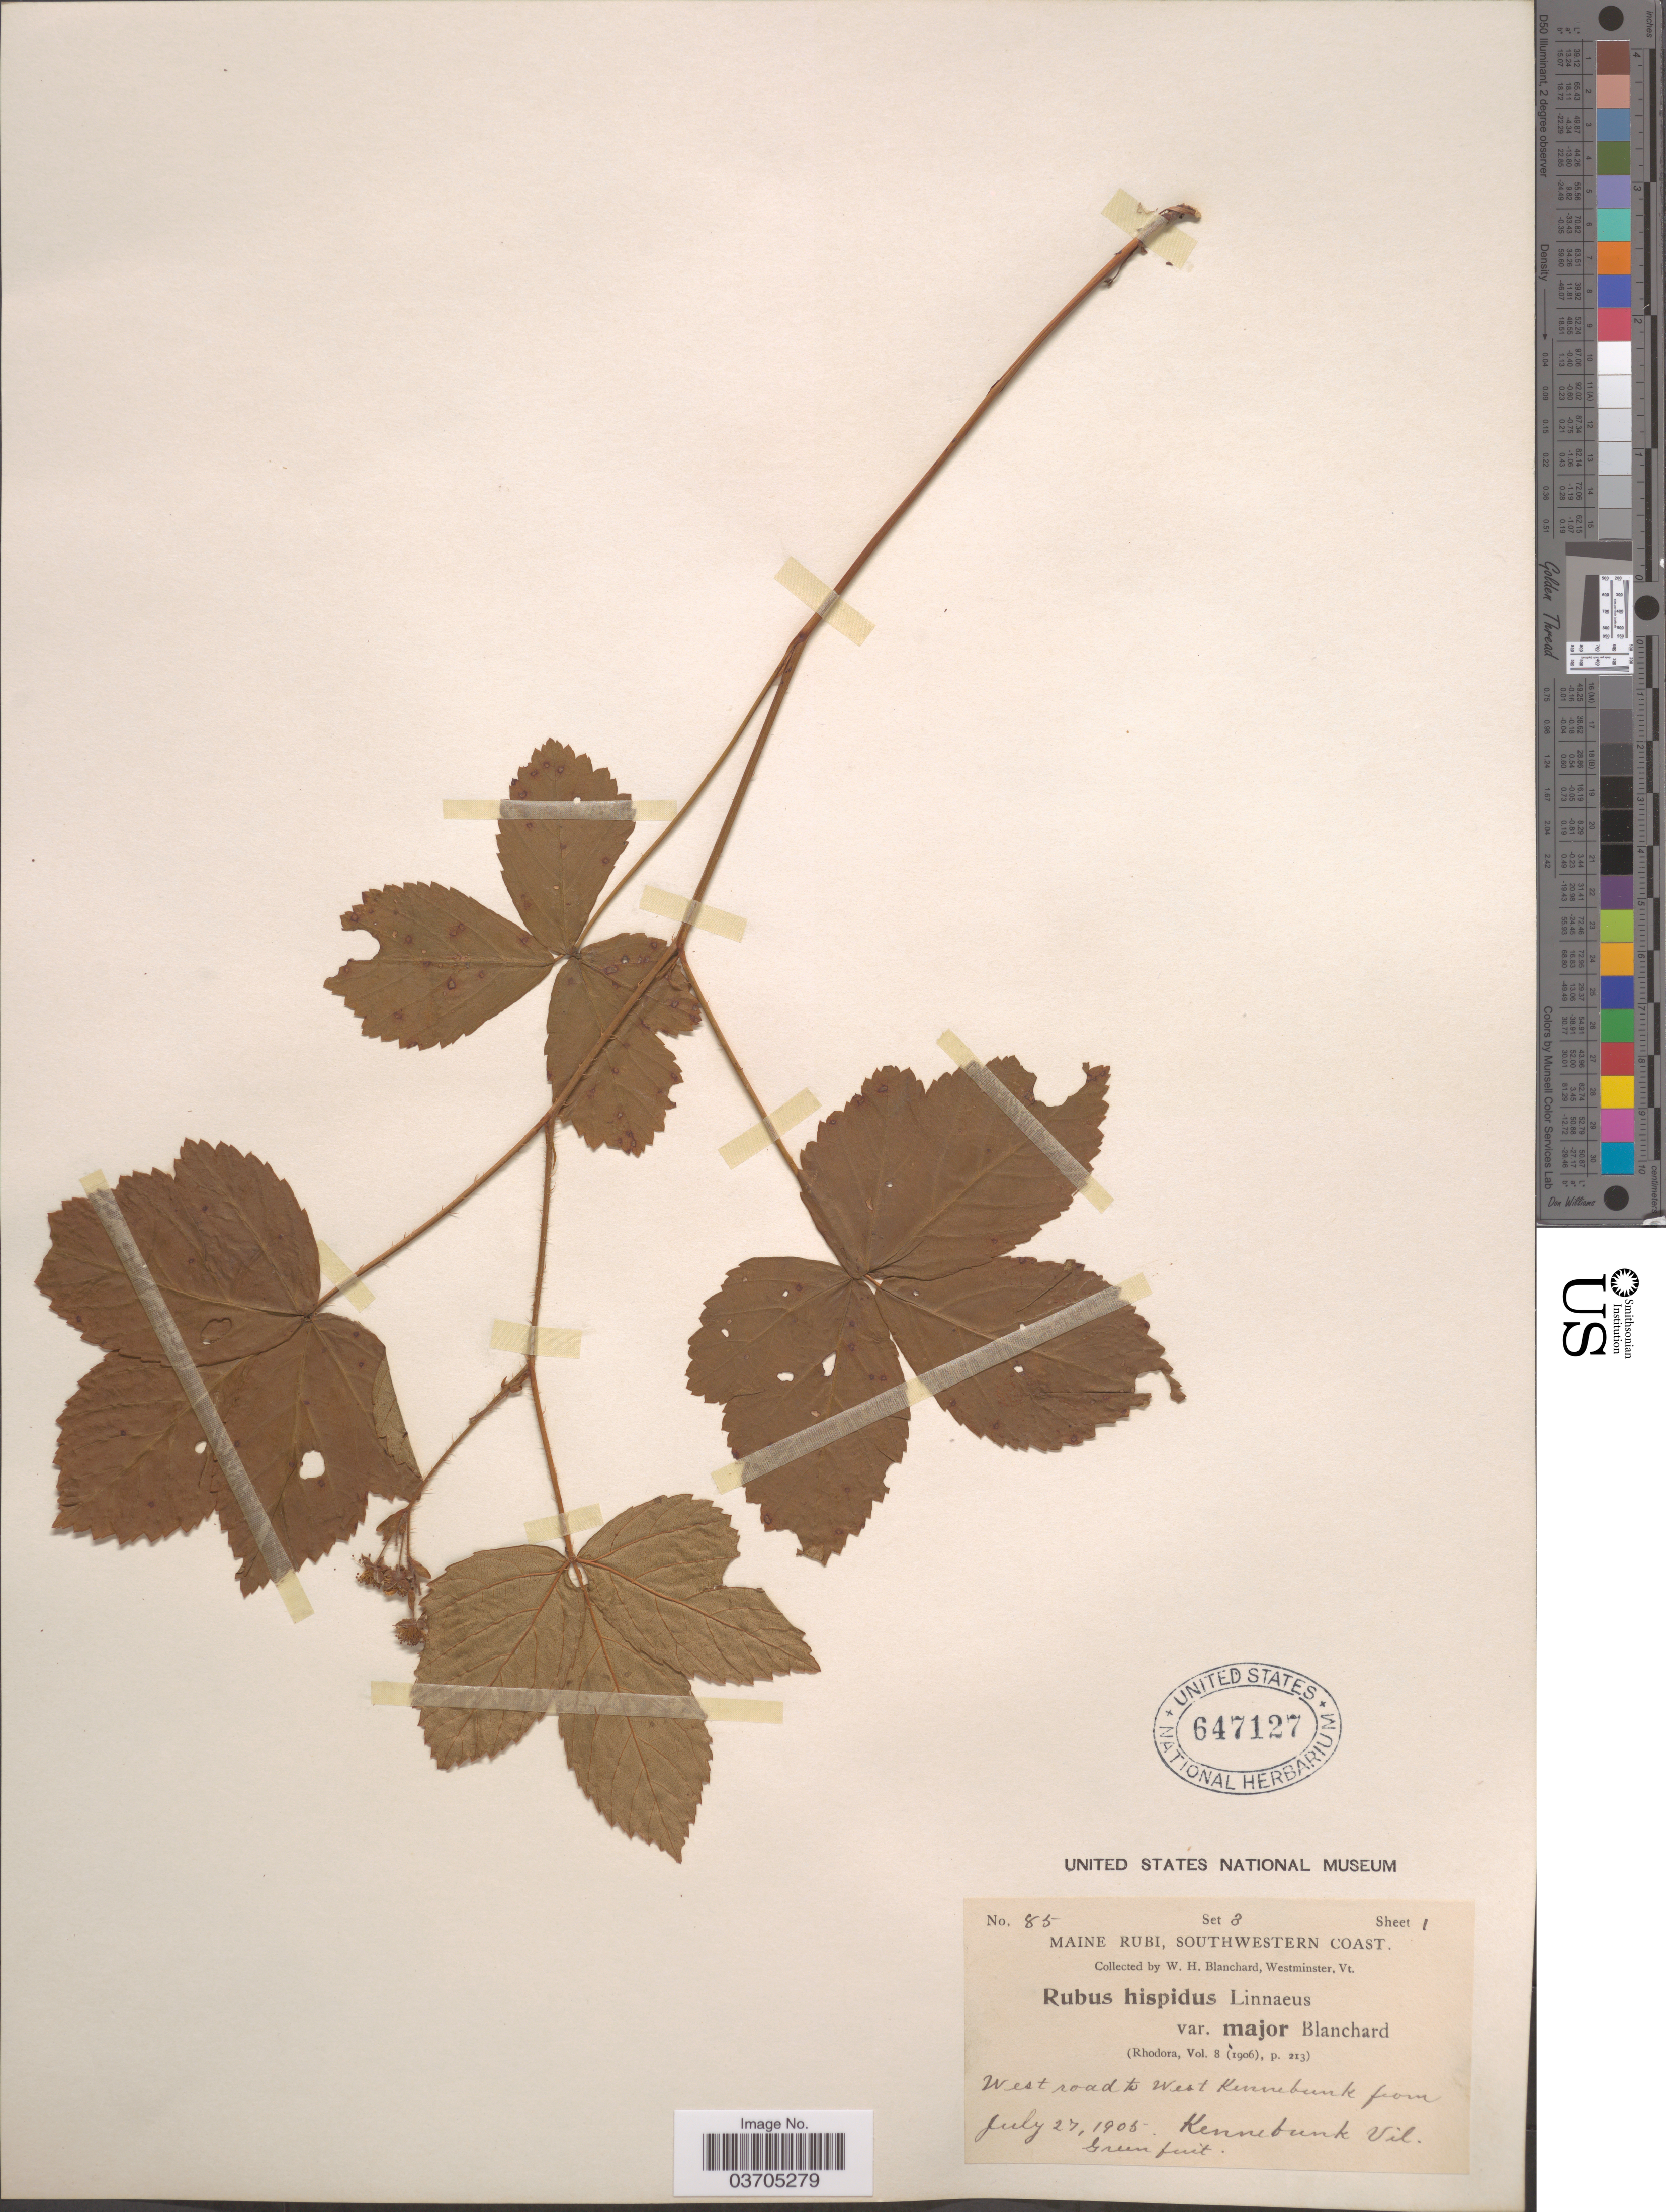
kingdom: Plantae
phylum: Tracheophyta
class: Magnoliopsida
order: Rosales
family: Rosaceae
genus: Rubus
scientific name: Rubus hispidus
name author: L.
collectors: W. H. Blanchard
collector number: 85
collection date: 1905-07-27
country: United States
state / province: Maine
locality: Main Rubi, Southwestern Coast. West road to West Kennebunk from Kennebunk Vil.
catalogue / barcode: US 647127